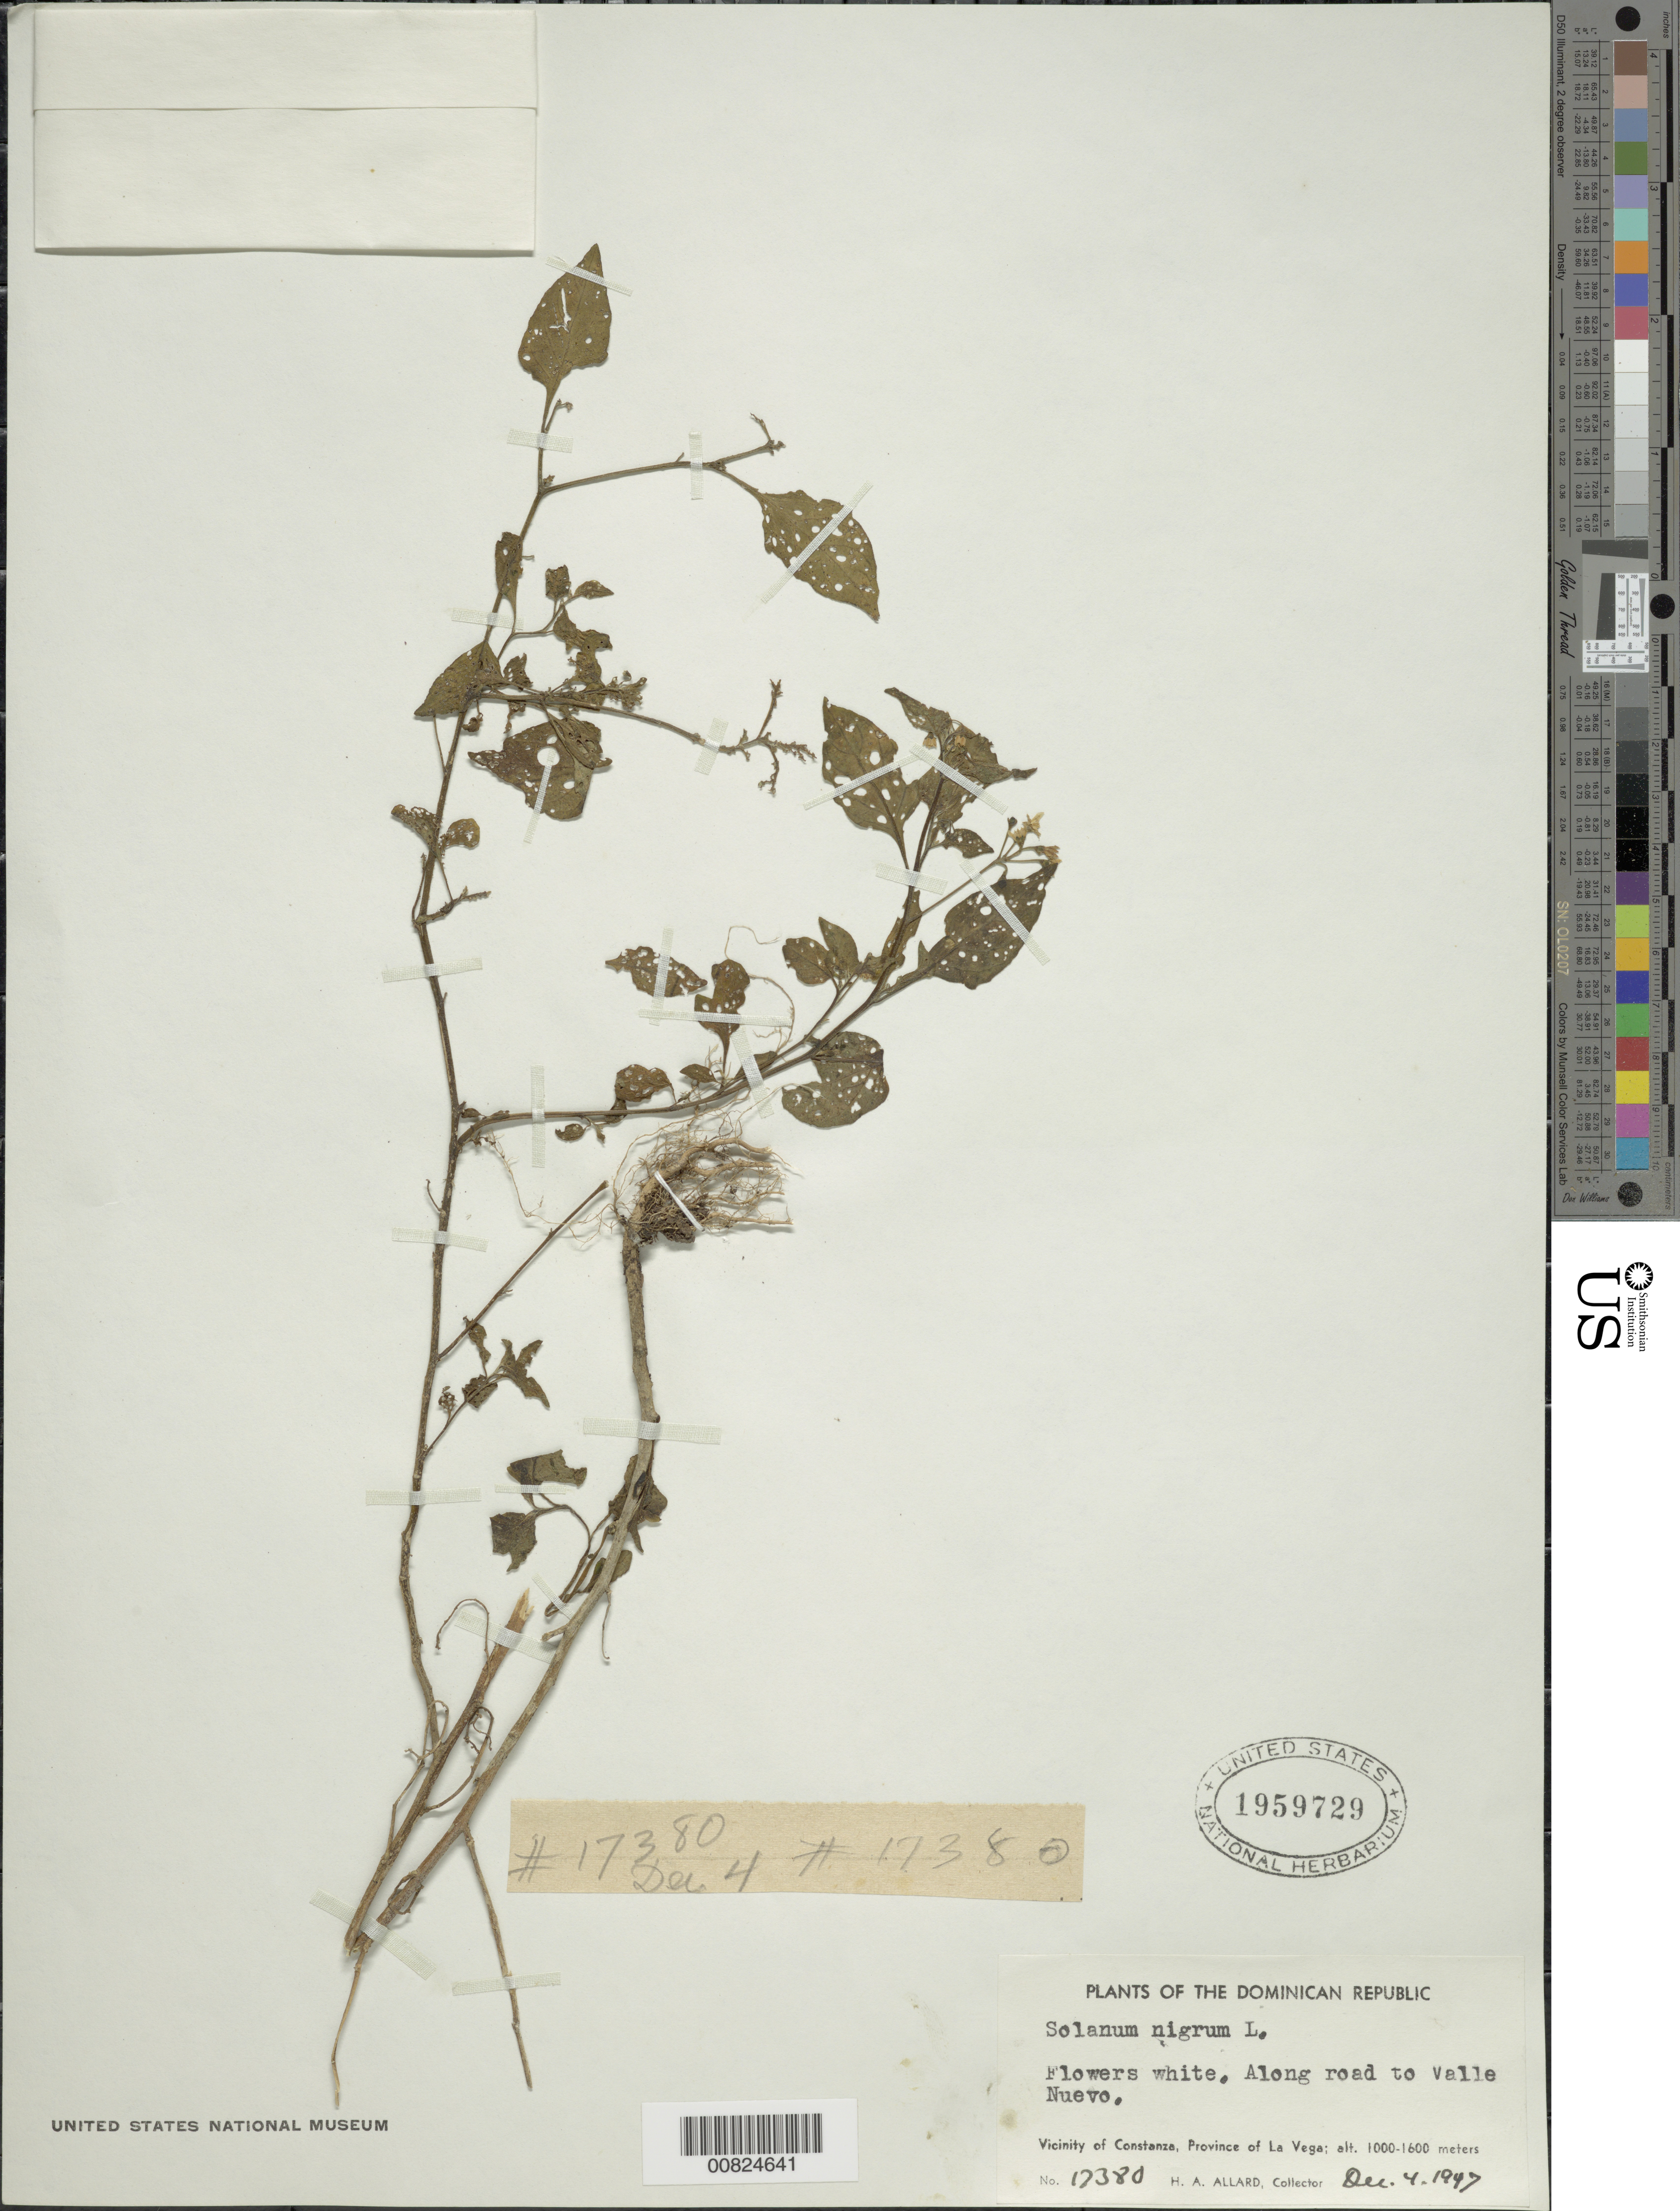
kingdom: Plantae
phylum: Tracheophyta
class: Magnoliopsida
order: Solanales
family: Solanaceae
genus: Solanum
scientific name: Solanum nigrum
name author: L.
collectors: H. A. Allard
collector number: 17380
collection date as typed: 04 Dec 1947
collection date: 1947-12-04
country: Dominican Republic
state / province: La Vega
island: Hispaniola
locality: Vicinity of Constanza, along road to Valle Nuevo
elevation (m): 1000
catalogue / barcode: US 1959729